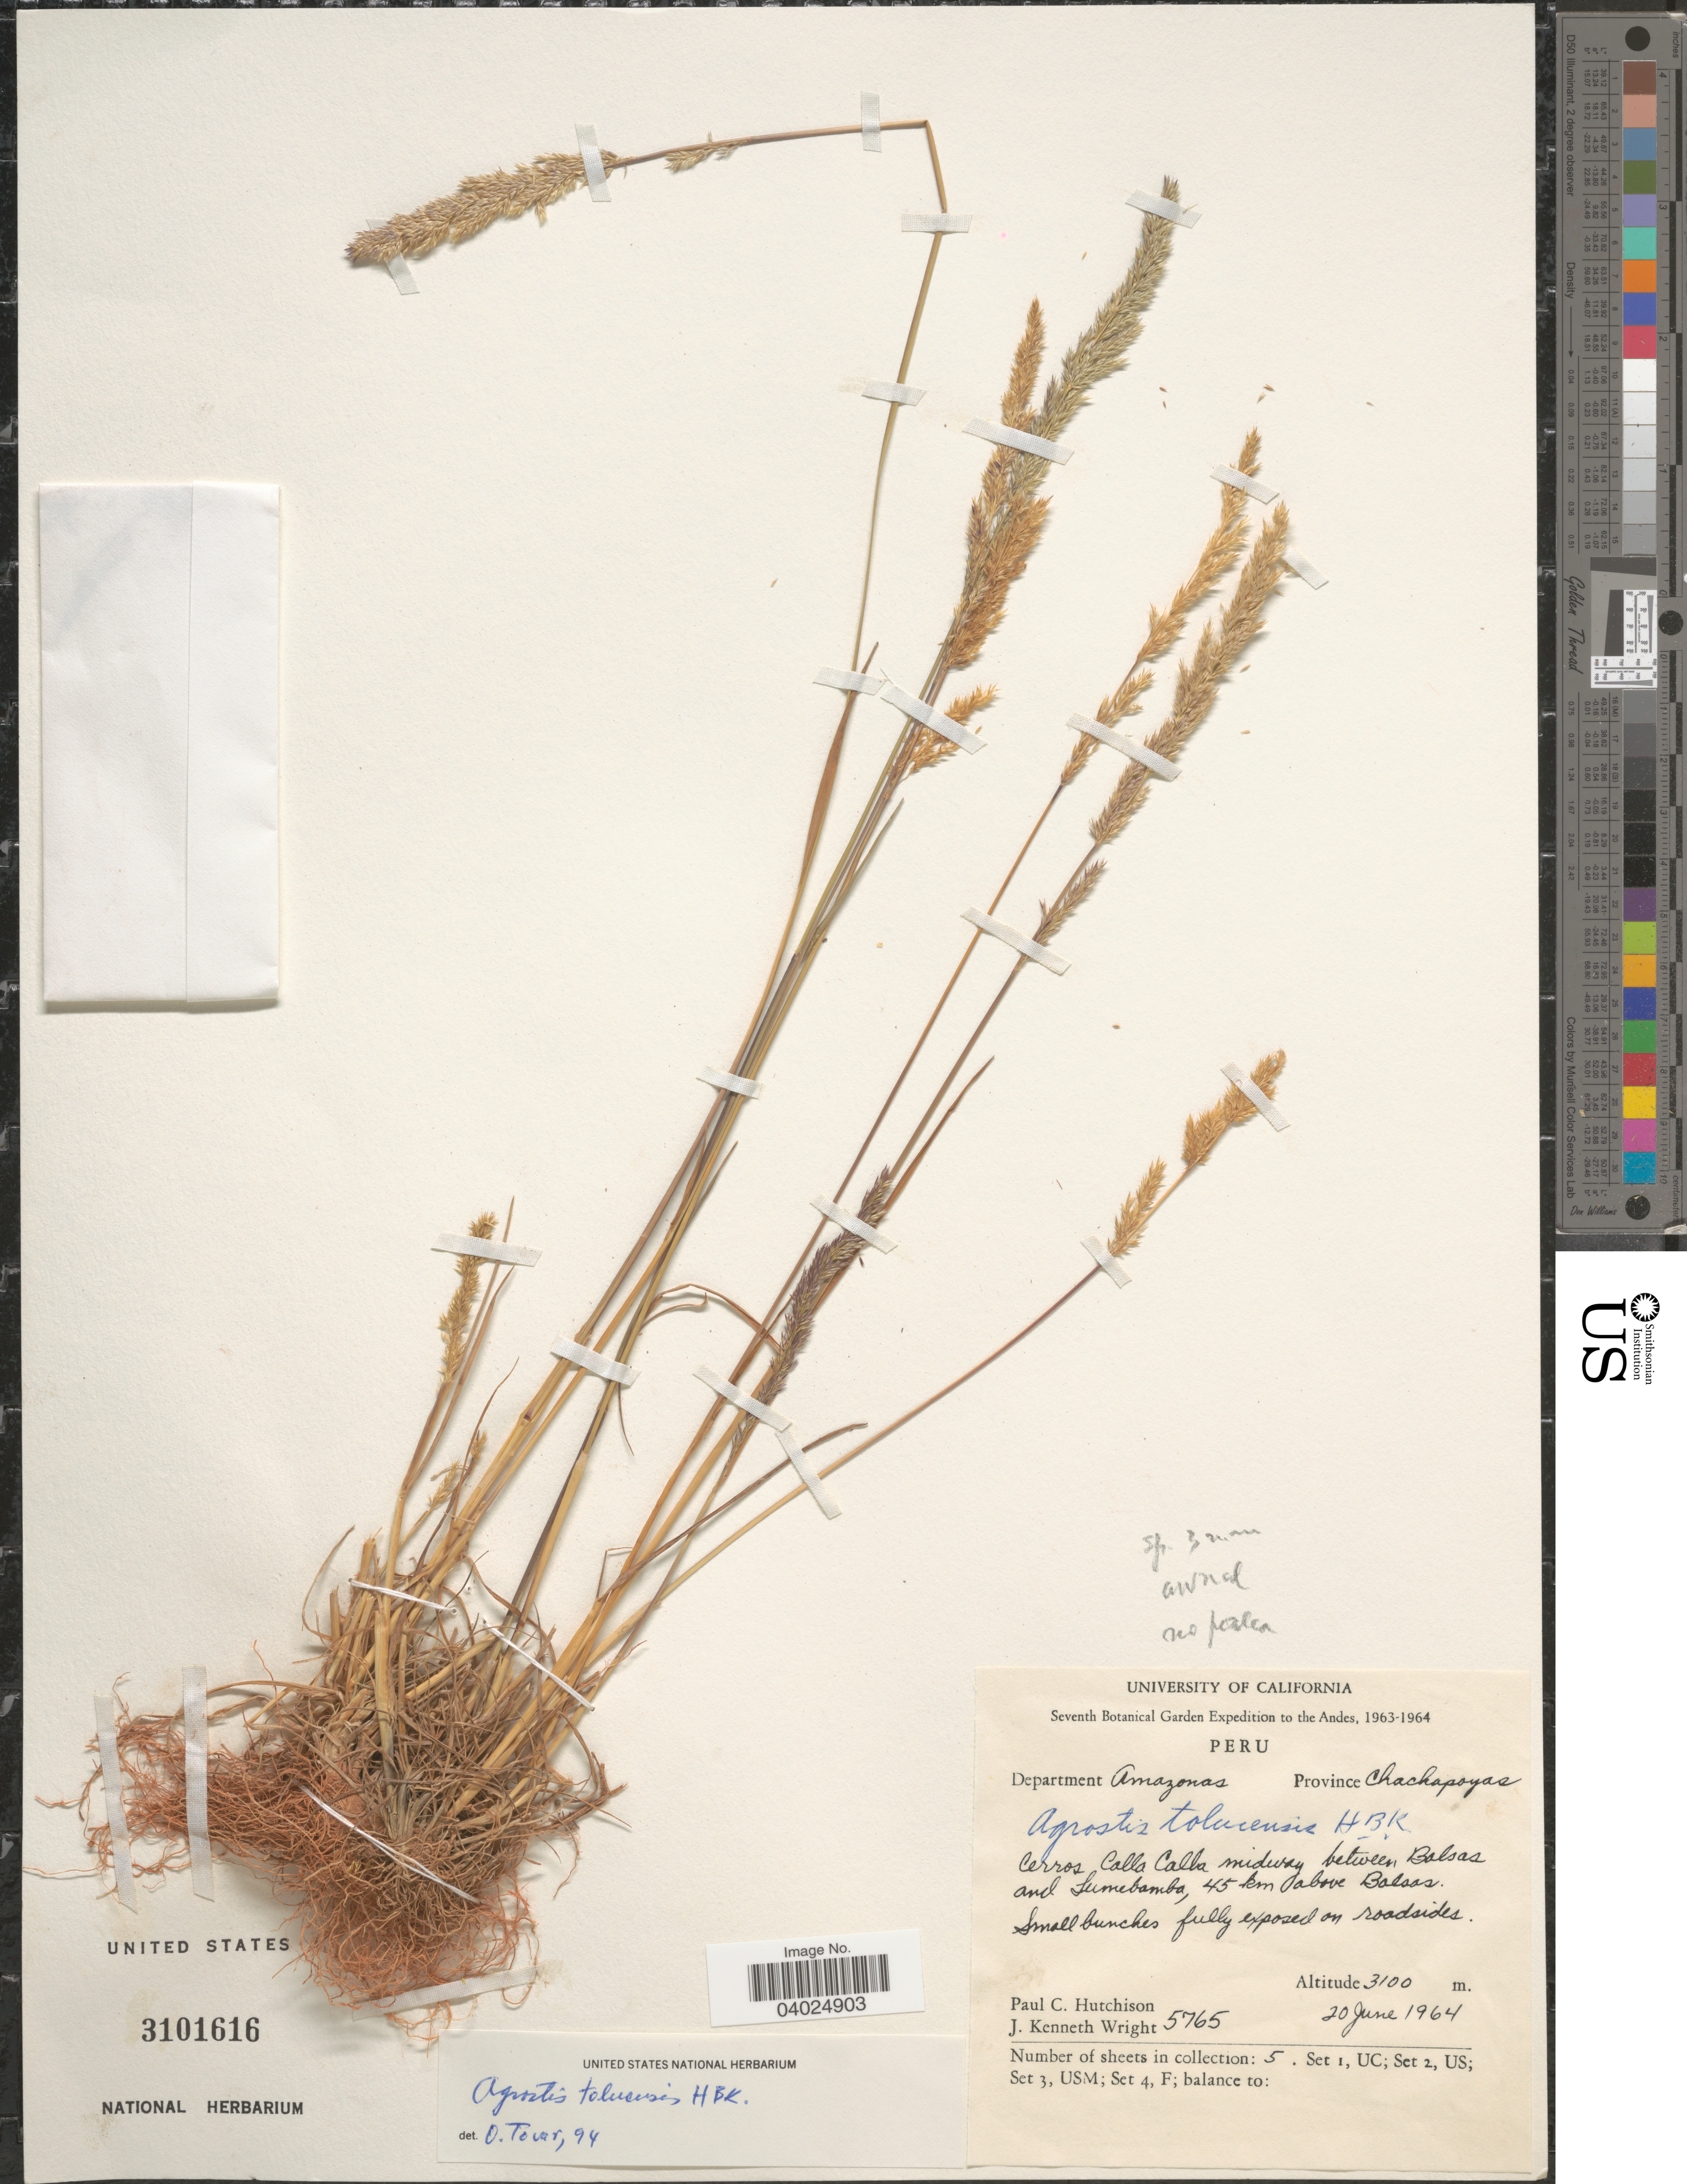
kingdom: Plantae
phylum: Tracheophyta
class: Liliopsida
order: Poales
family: Poaceae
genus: Agrostis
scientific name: Agrostis tolucensis Kunth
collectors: P. C. Hutchison & J. K. Wright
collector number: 5765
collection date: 1964-06-20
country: Peru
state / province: Amazonas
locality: The Andes. Department Amazonas. Province Chachapoyas. Cerros Calla Calla midway between Balsas and Leimebamba, 45 km above Balsas.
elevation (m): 3100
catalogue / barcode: US 3101616